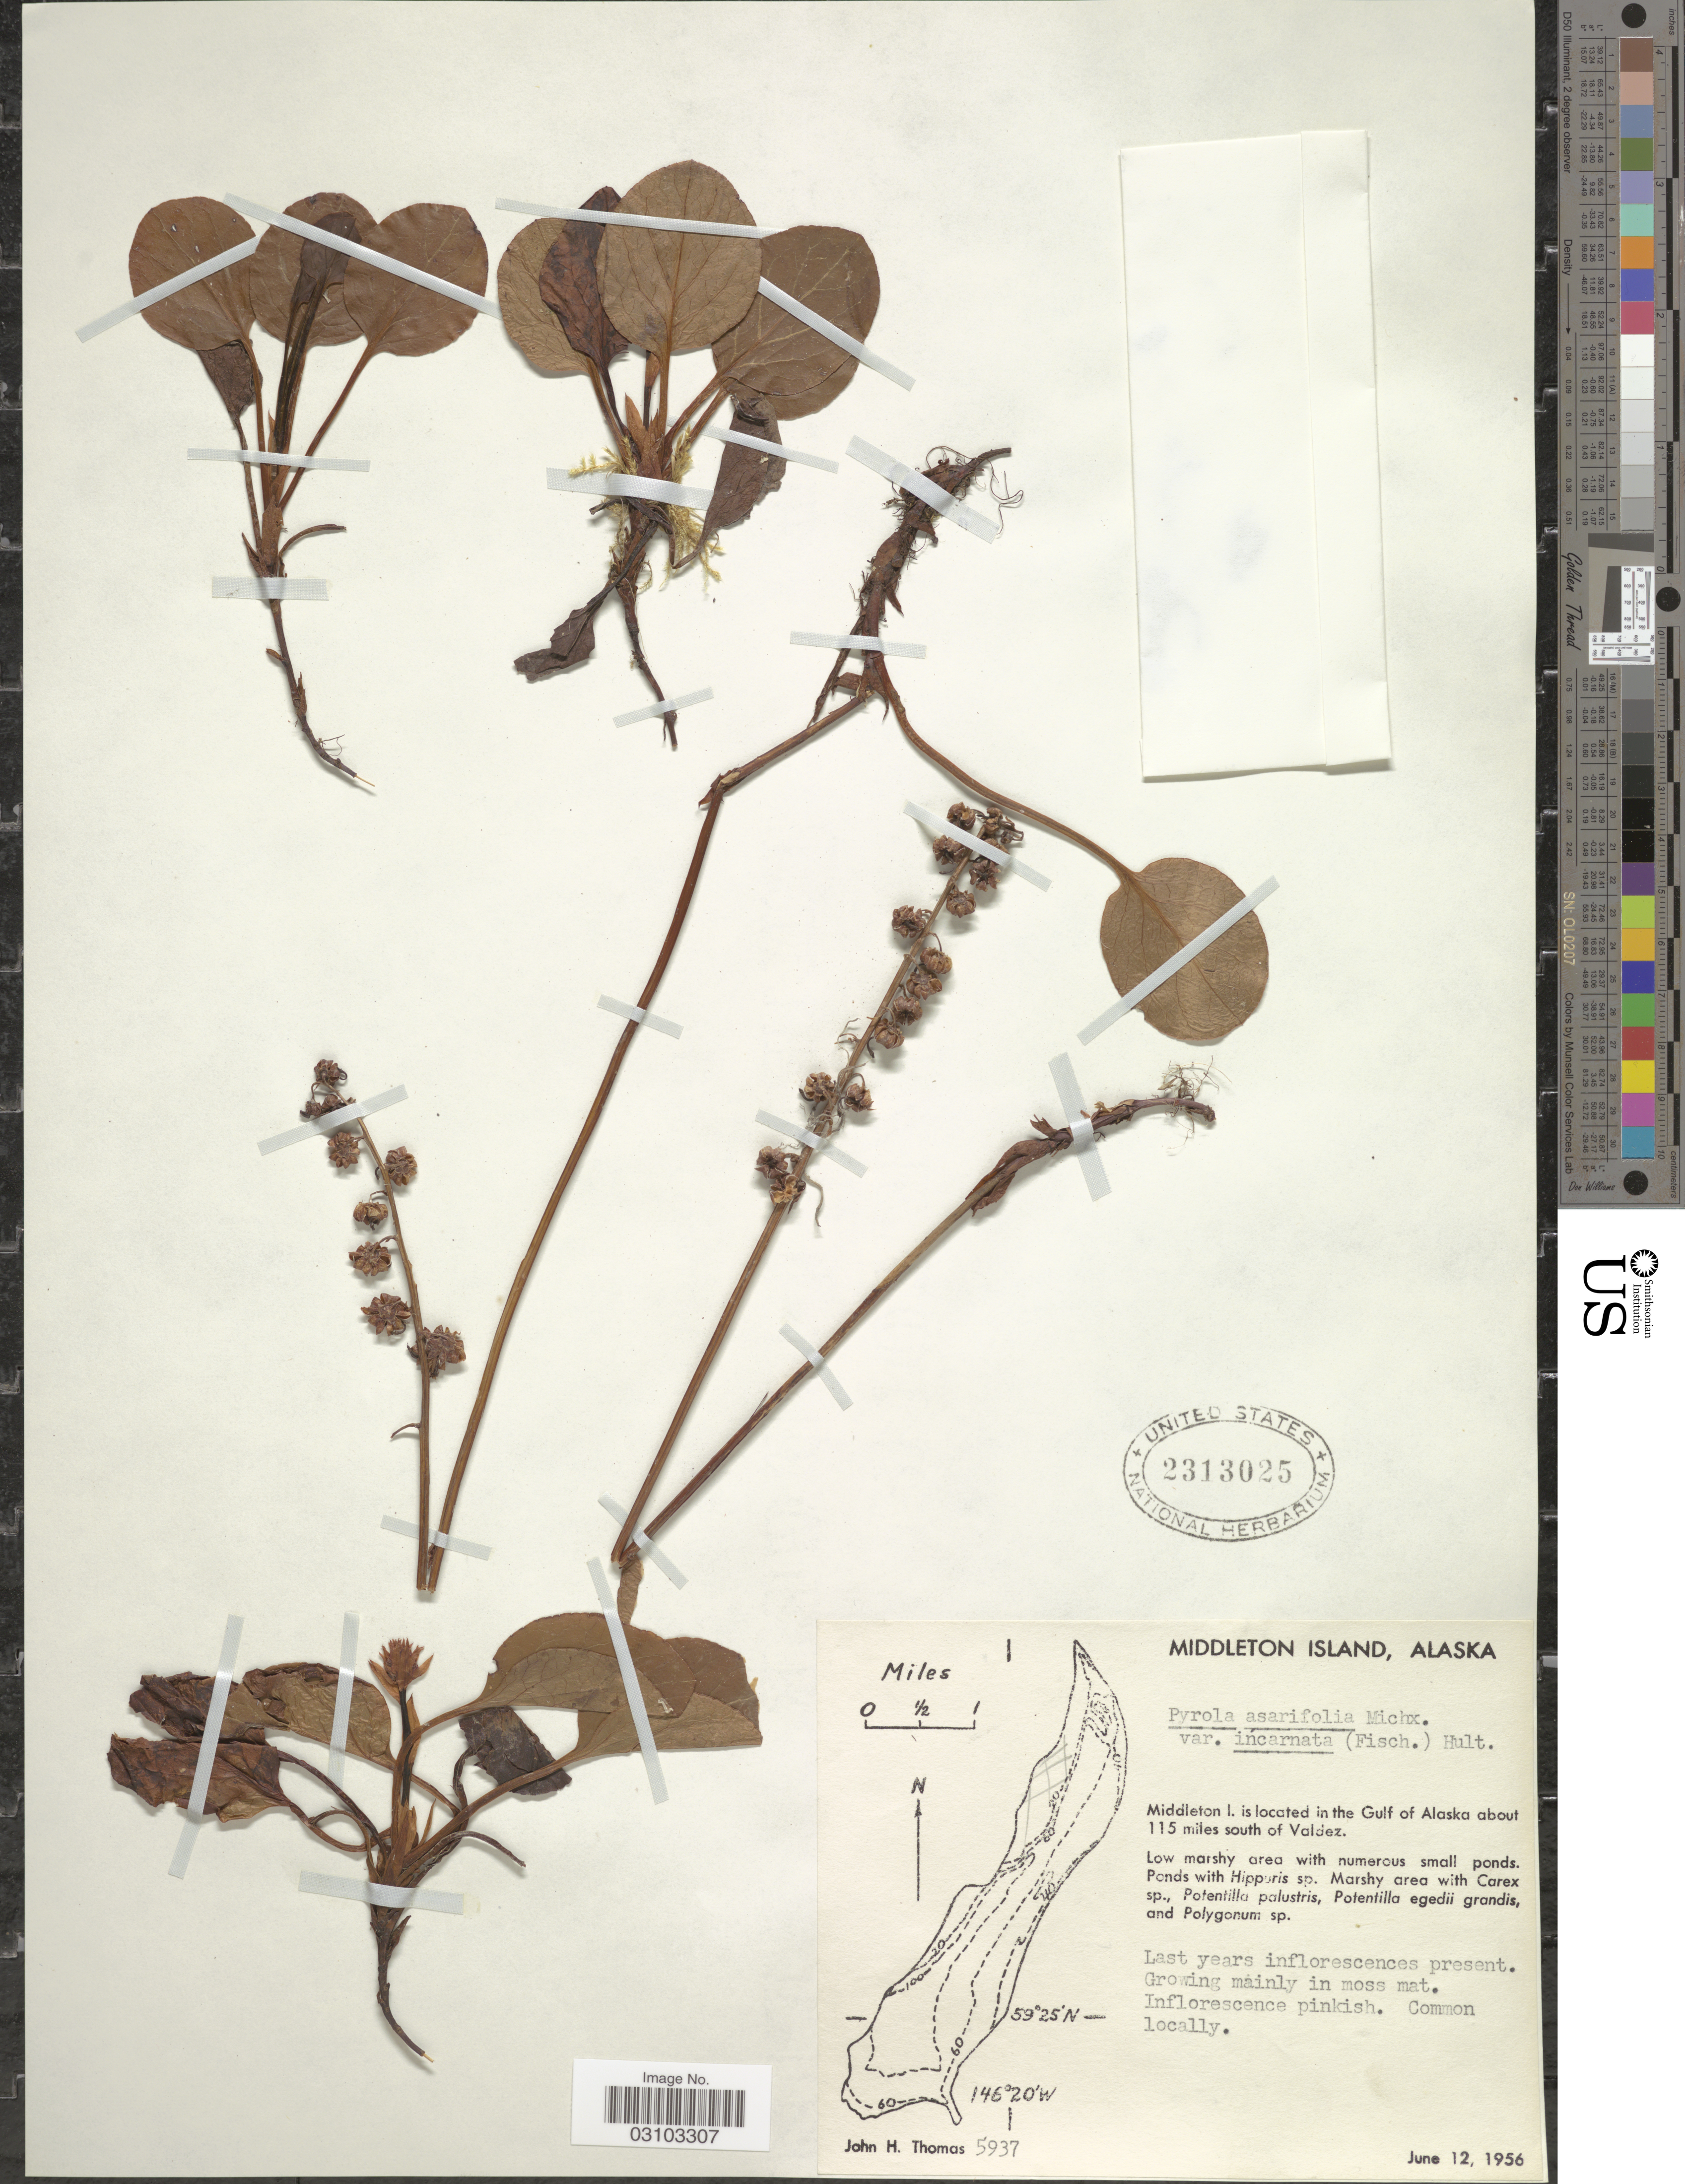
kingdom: Plantae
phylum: Tracheophyta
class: Magnoliopsida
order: Ericales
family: Ericaceae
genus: Pyrola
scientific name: Pyrola asarifolia subsp. incarnata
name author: (DC.) Haber & Hideki Takah.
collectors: J. H. Thomas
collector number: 5937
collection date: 1956-06-12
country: United States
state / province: Alaska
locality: Middleton Island, Middleton I. is located in the Gulf of Alaska about 115 miles south of Valdez.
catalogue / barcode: US 2313025